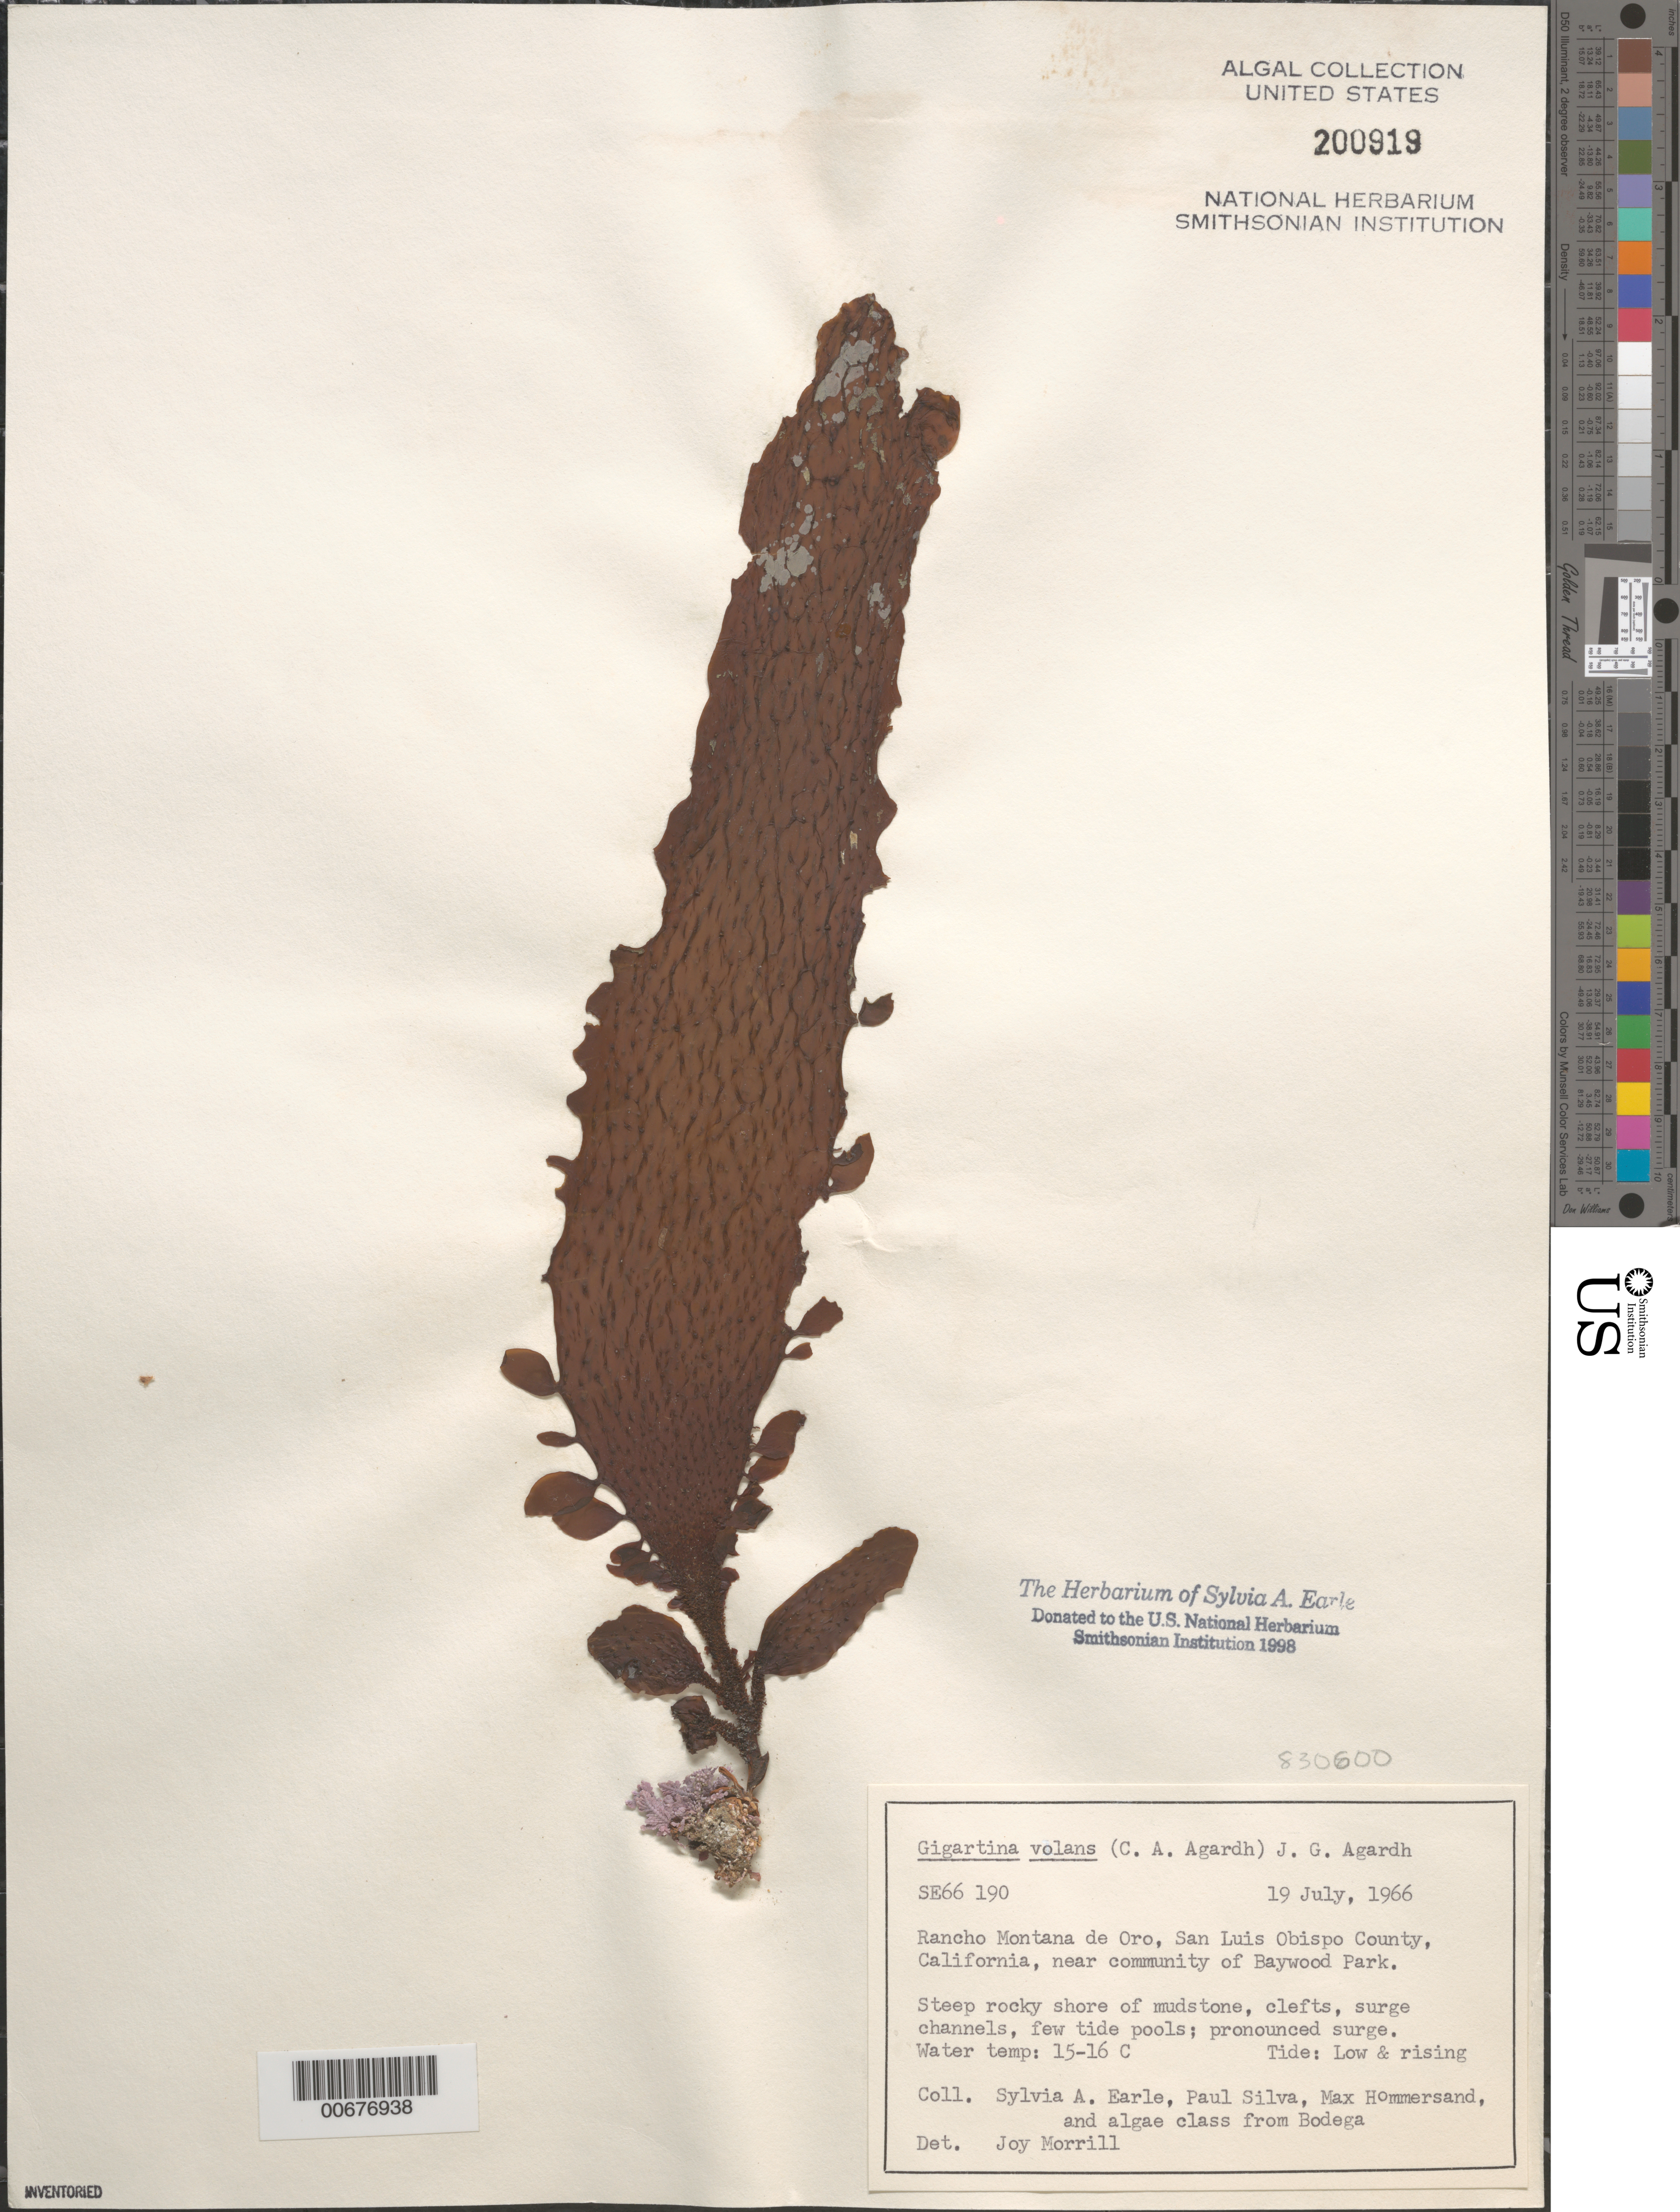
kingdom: Plantae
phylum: Rhodophyta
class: Florideophyceae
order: Gigartinales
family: Gigartinaceae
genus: Mazzaella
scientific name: Mazzaella volans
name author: (C. Agardh) Fredericq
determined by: Algae name updating Project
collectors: S. A. Earle, P. C. Silva, M. H. Hommersand & Bodega Algae Class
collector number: SE 66190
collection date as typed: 19 Jul 1966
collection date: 1966-07-19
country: United States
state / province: California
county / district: San Luis Obispo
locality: Rancho Montana de Oro, near Baywood Park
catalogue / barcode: US 200919